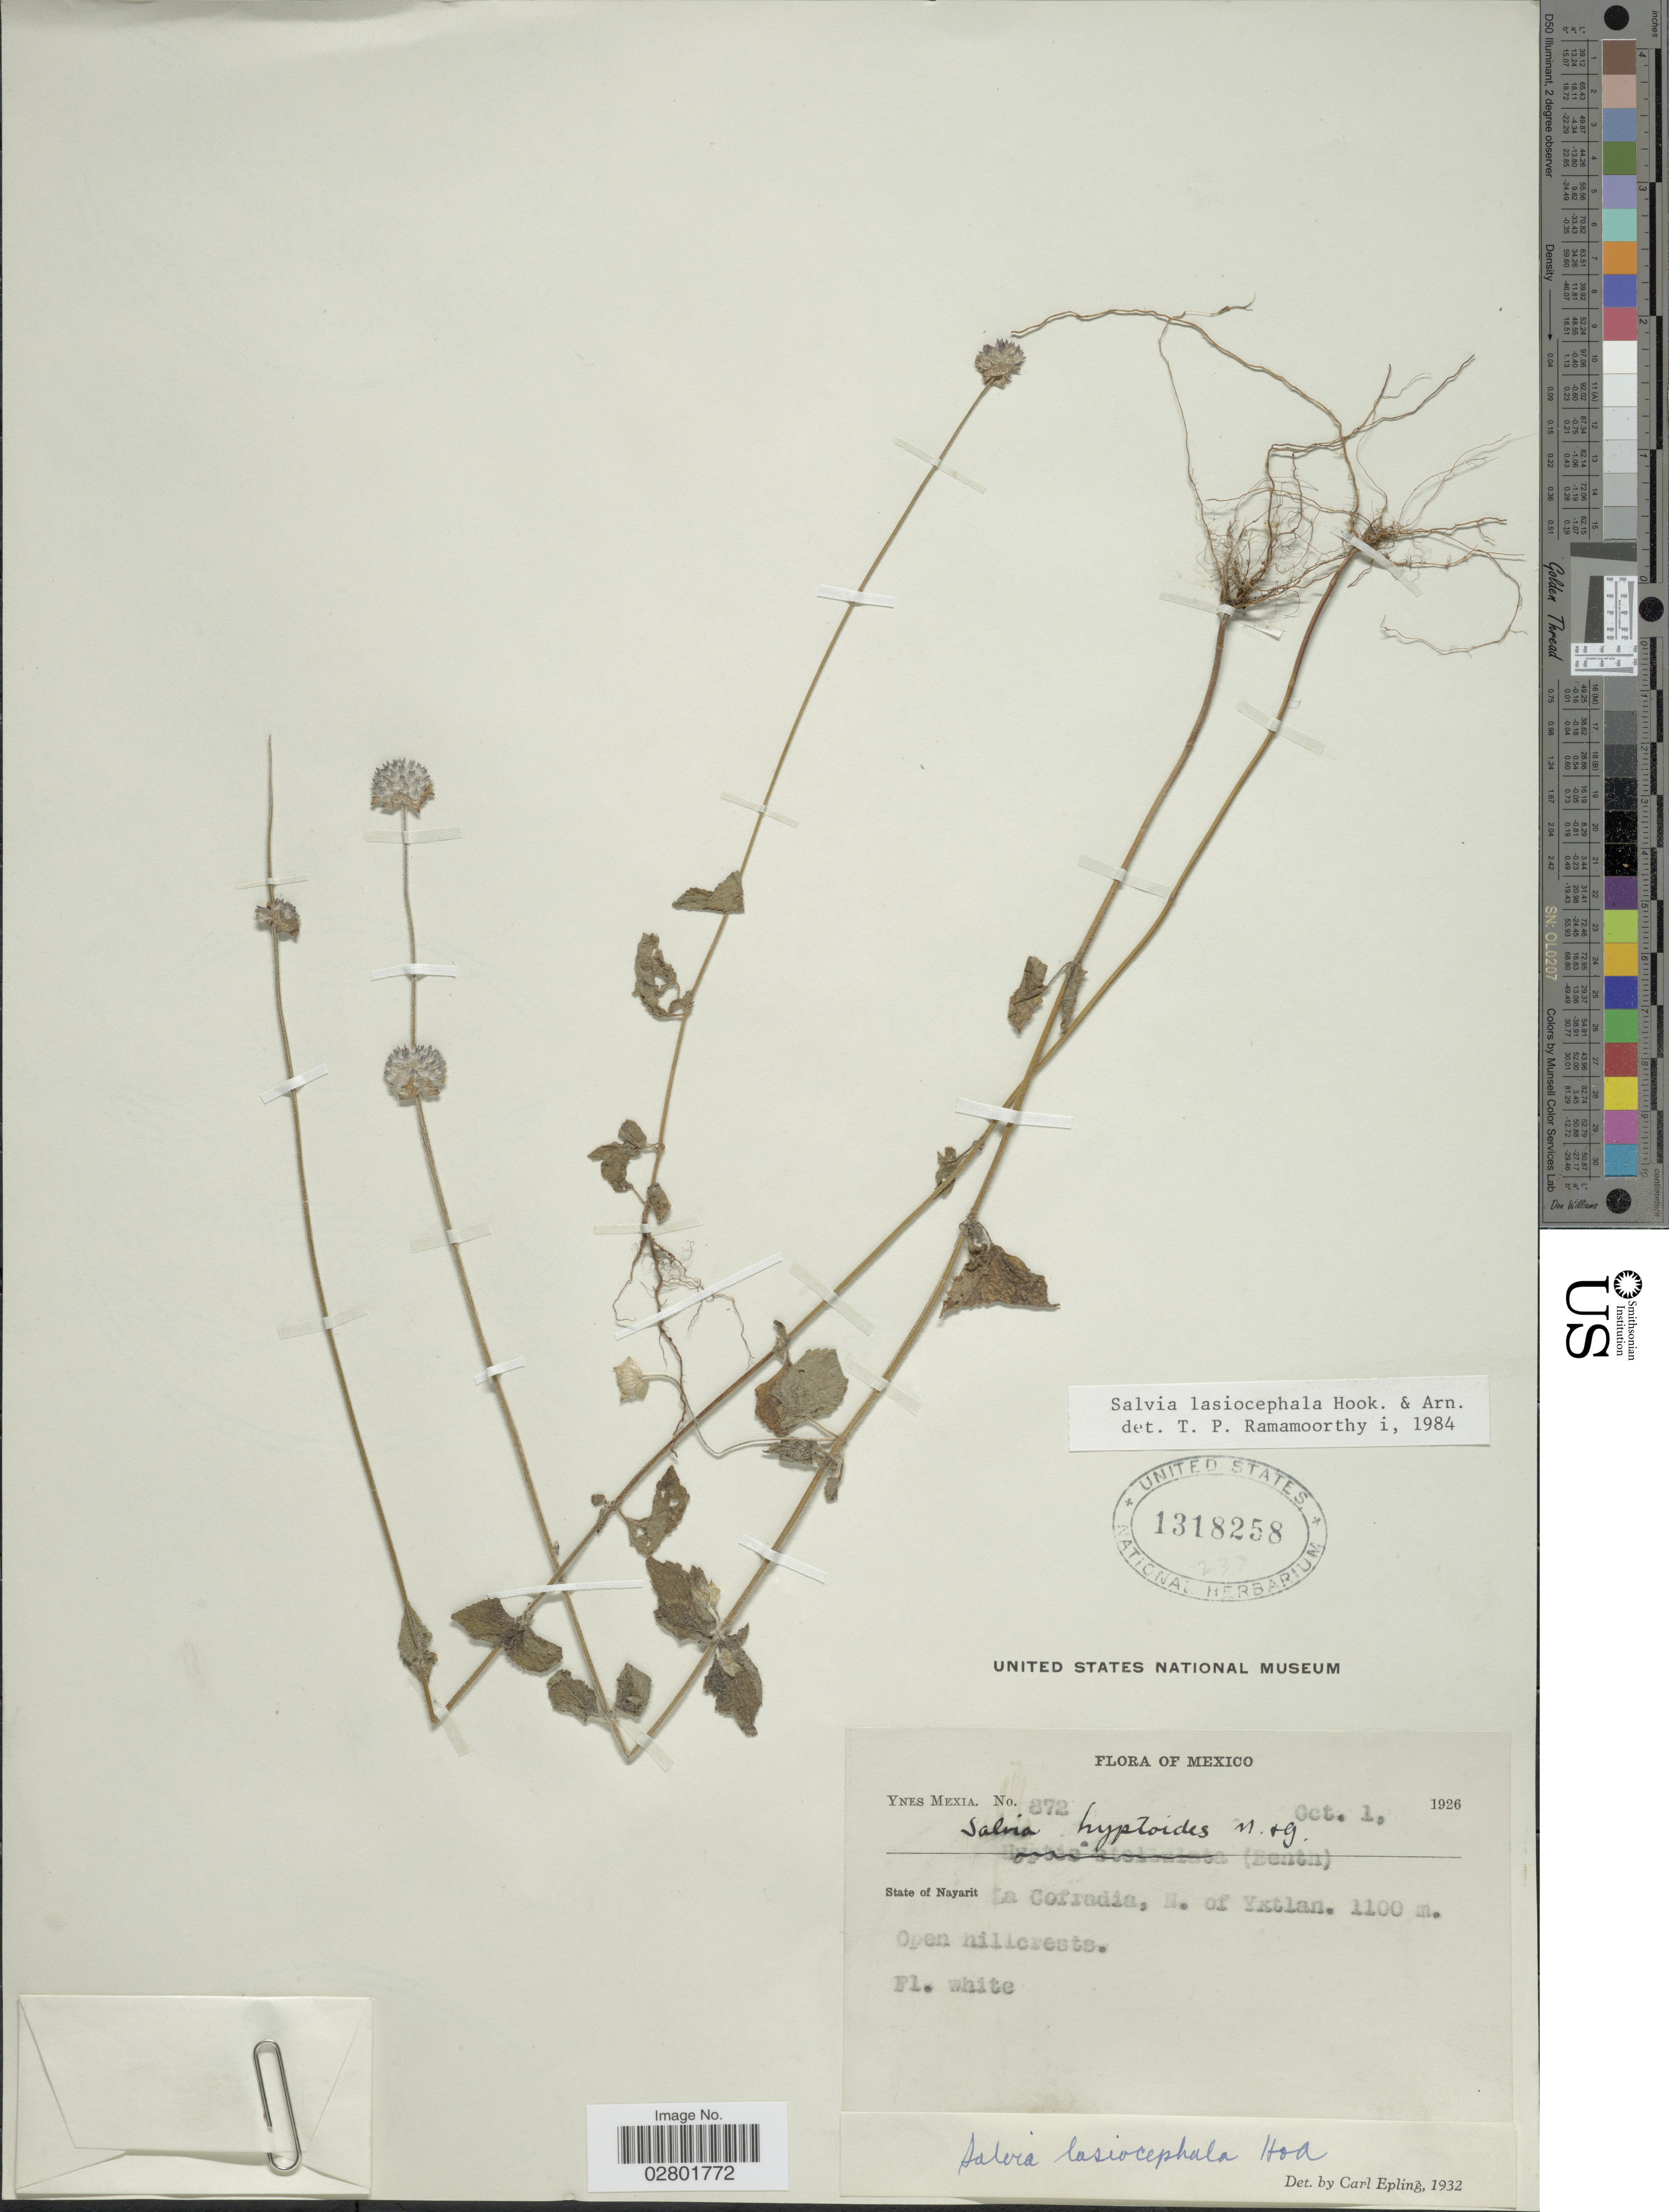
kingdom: Plantae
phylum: Tracheophyta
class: Magnoliopsida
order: Lamiales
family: Lamiaceae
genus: Salvia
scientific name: Salvia lasiocephala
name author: Hook. & Arn.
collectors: Y. Mexia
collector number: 872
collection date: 1926-10-01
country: Mexico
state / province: Nayarit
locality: La Cofradia, N. of Yxtlan.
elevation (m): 1100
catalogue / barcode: US 1318258